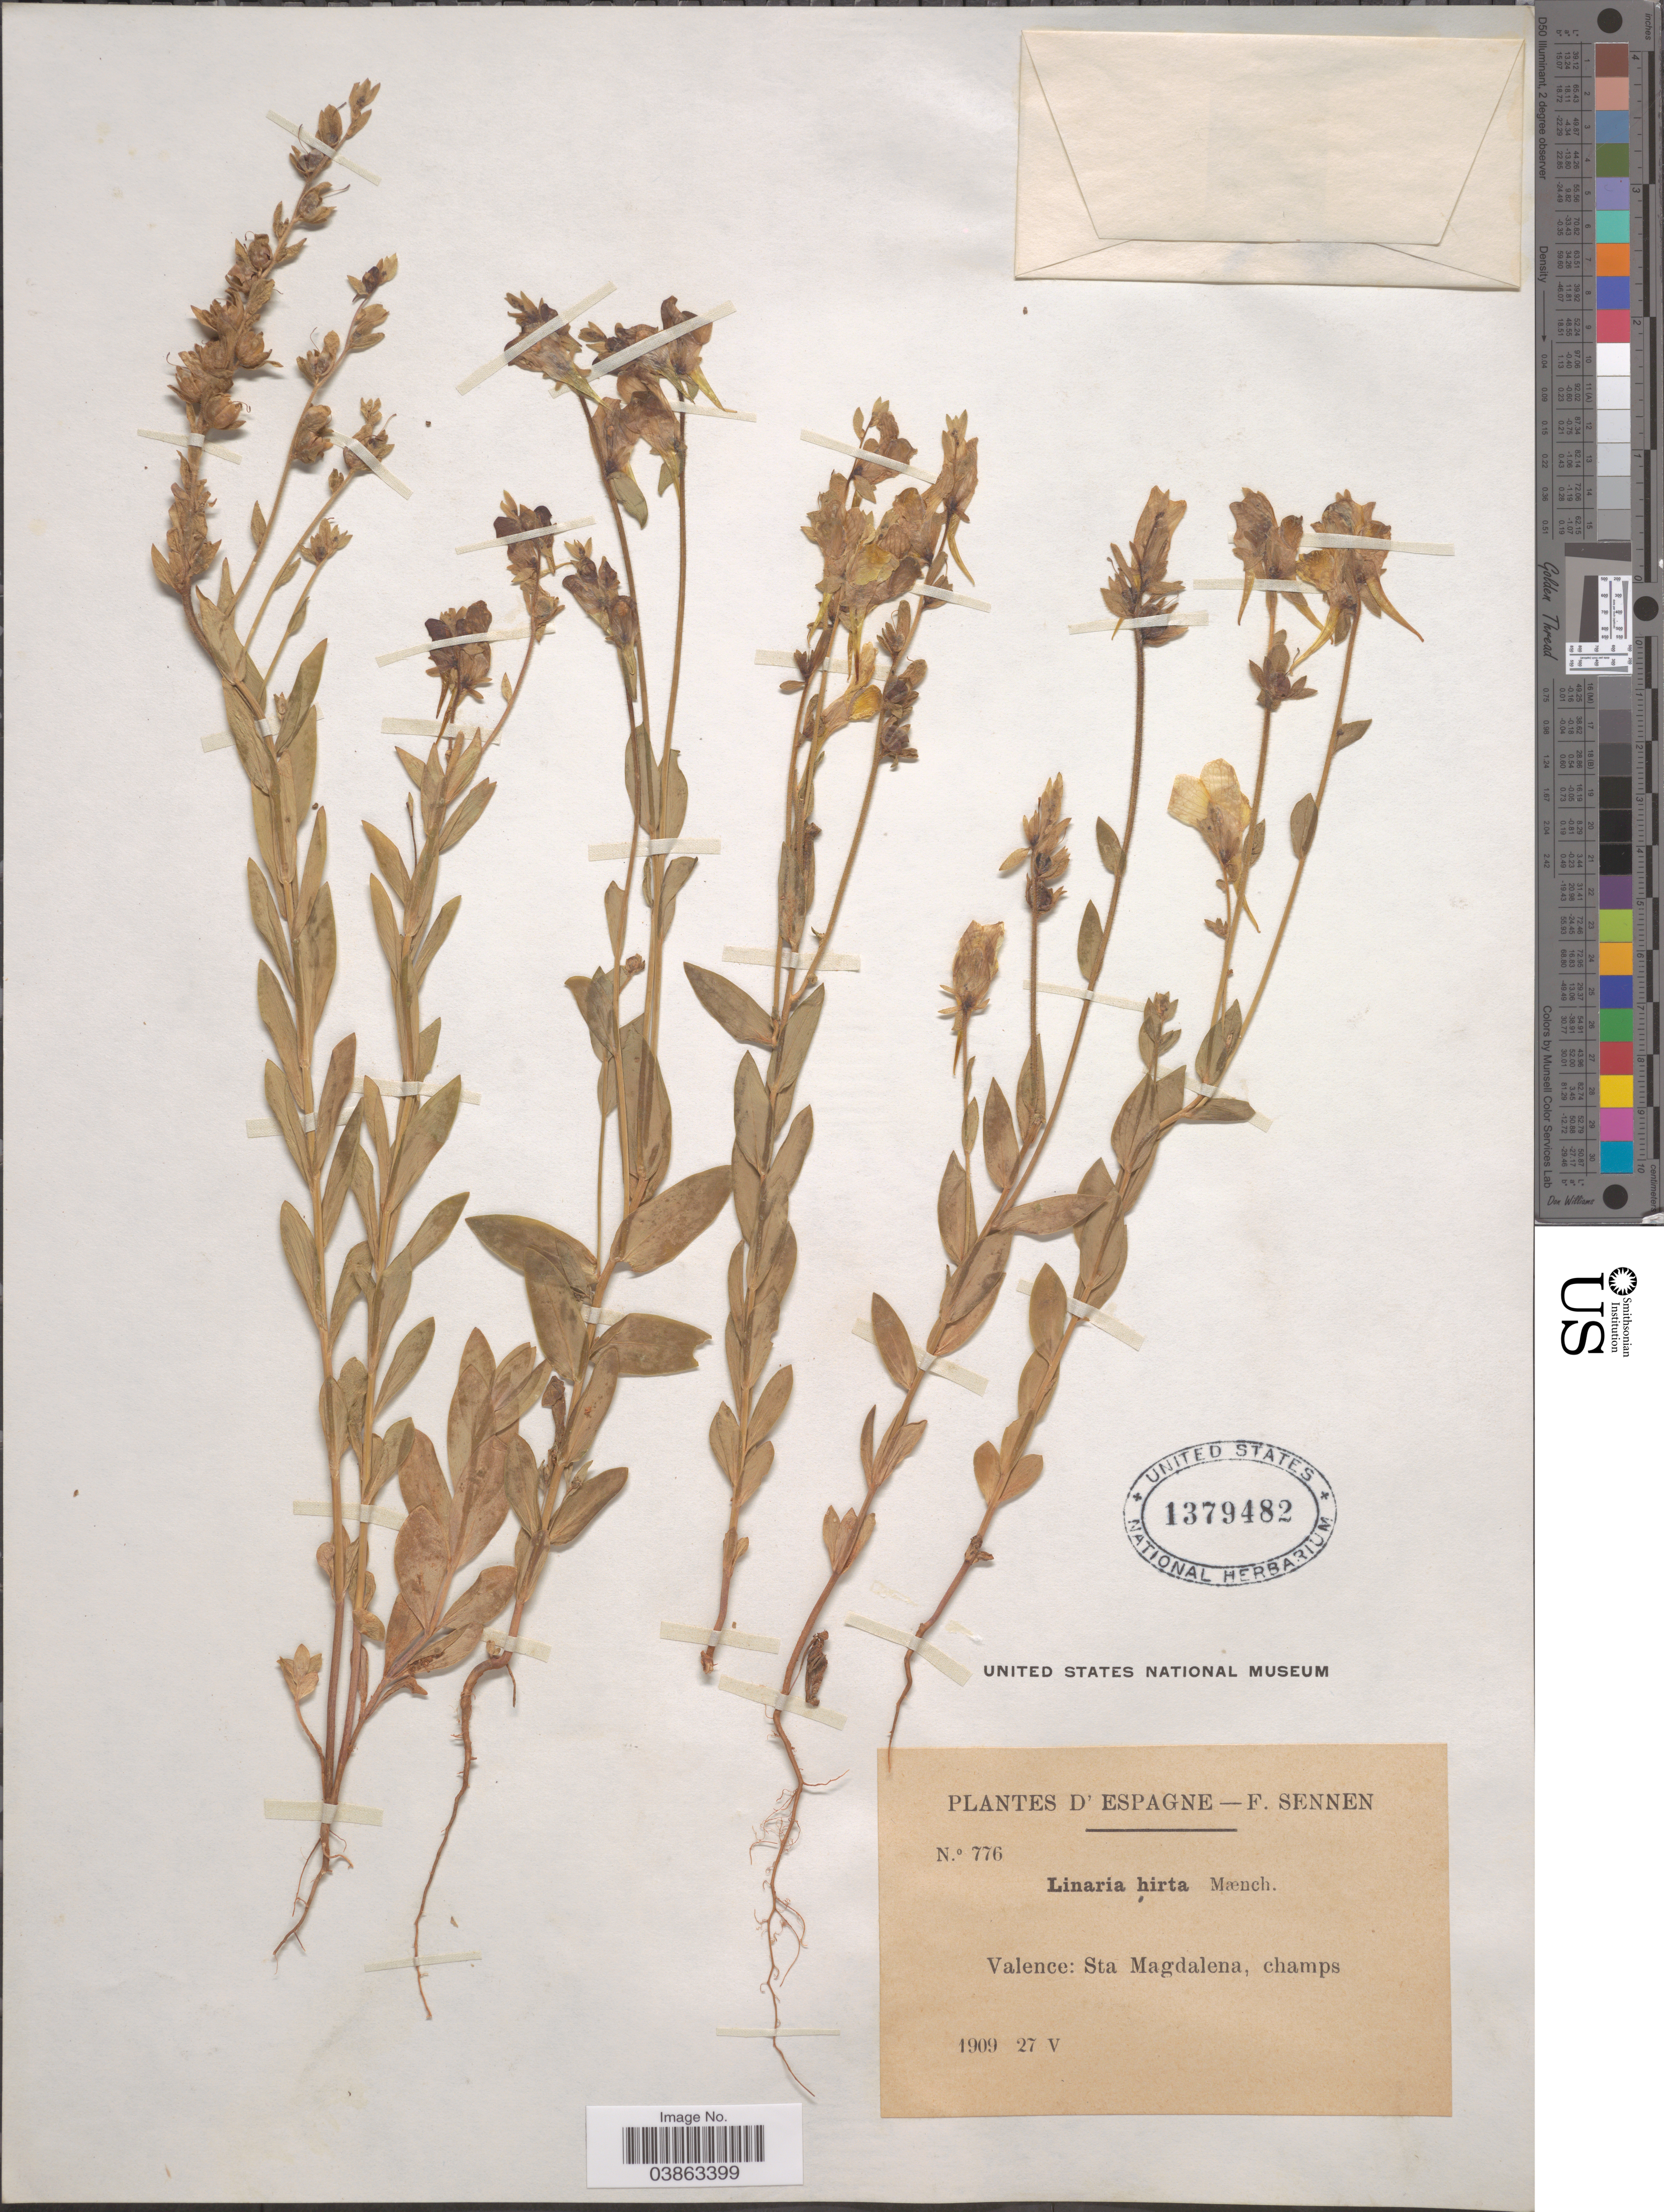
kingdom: Plantae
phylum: Tracheophyta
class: Magnoliopsida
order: Lamiales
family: Plantaginaceae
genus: Linaria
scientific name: Linaria hirta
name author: (L.) Moench.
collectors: E. Sennen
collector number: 776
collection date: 1909-05-27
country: Spain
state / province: Valenciana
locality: Valence: Sta Magdalena, champs.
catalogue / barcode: US 1379482